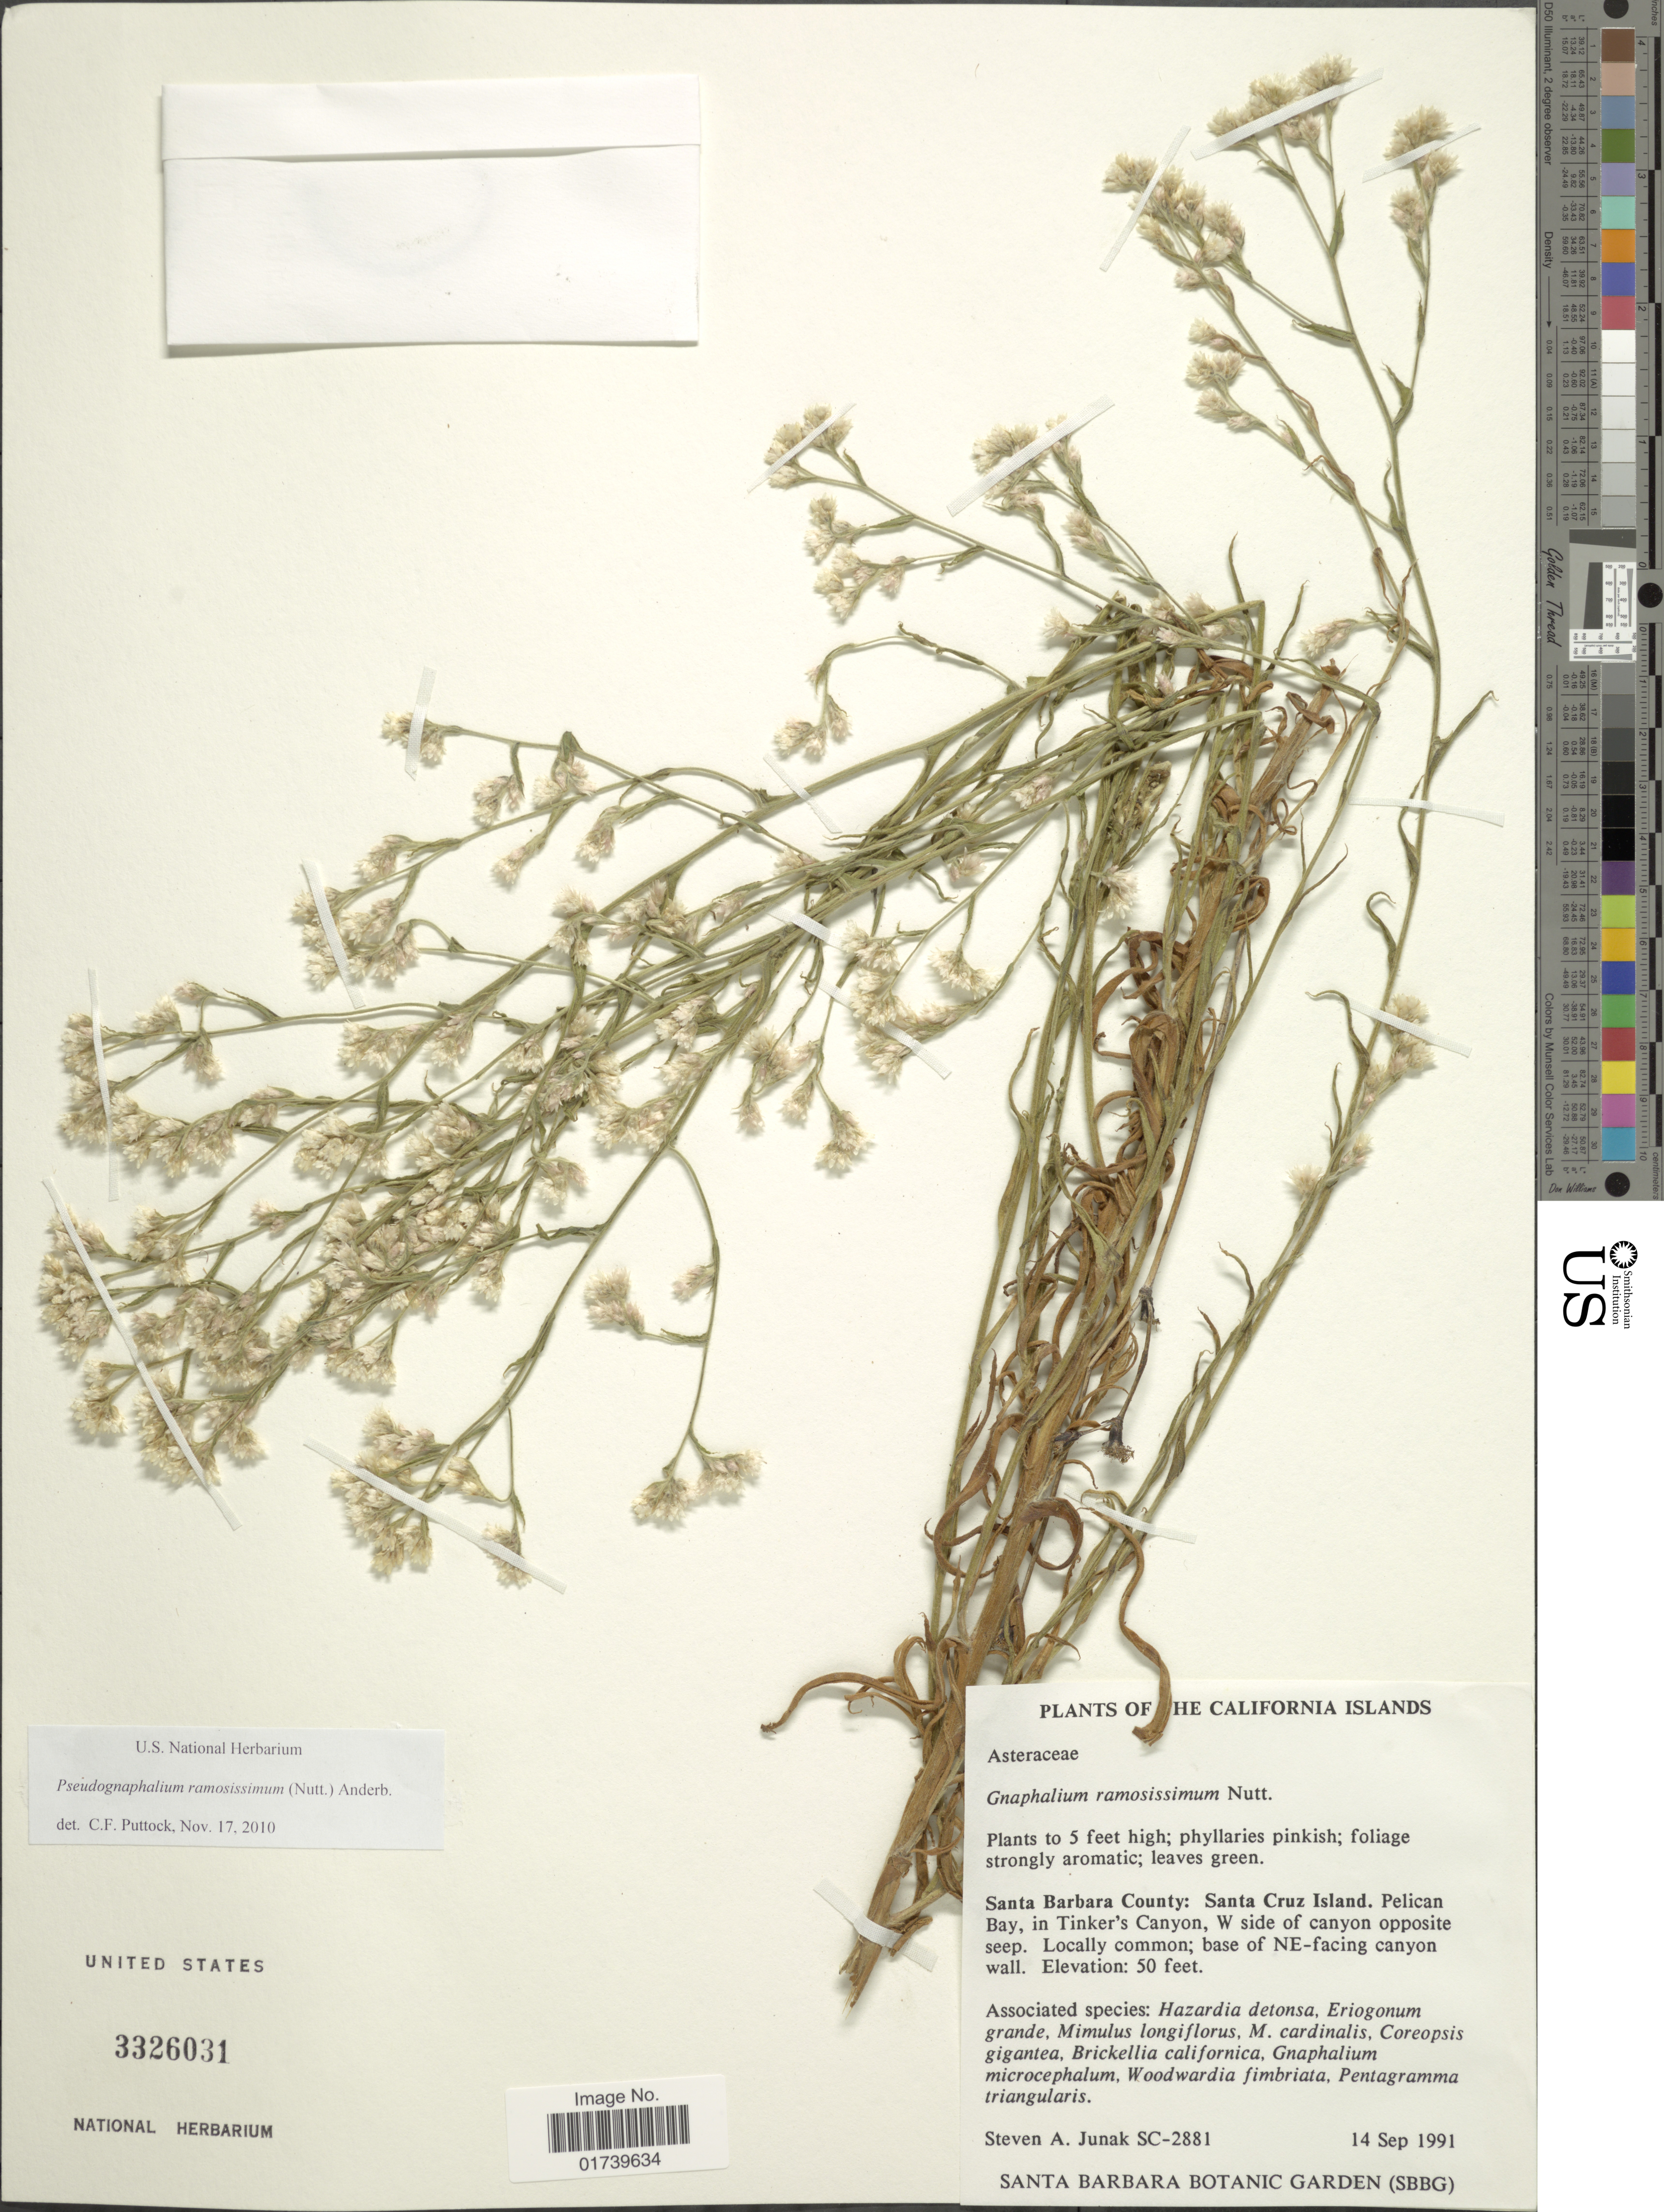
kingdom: Plantae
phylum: Tracheophyta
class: Magnoliopsida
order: Asterales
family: Asteraceae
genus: Pseudognaphalium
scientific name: Pseudognaphalium ramosissimum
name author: (Nutt.) Anderb.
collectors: S. Junak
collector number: SC-2881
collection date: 1991-09-14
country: United States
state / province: California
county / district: Santa Barbara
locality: California Islands, Santa Barbara County: Santa Cruz Island, Pelican Bay, in Tinker's Canyon, W side of Canyon Opposite seep, base of NE-facing canyon wall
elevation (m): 15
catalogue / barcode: US 3326031